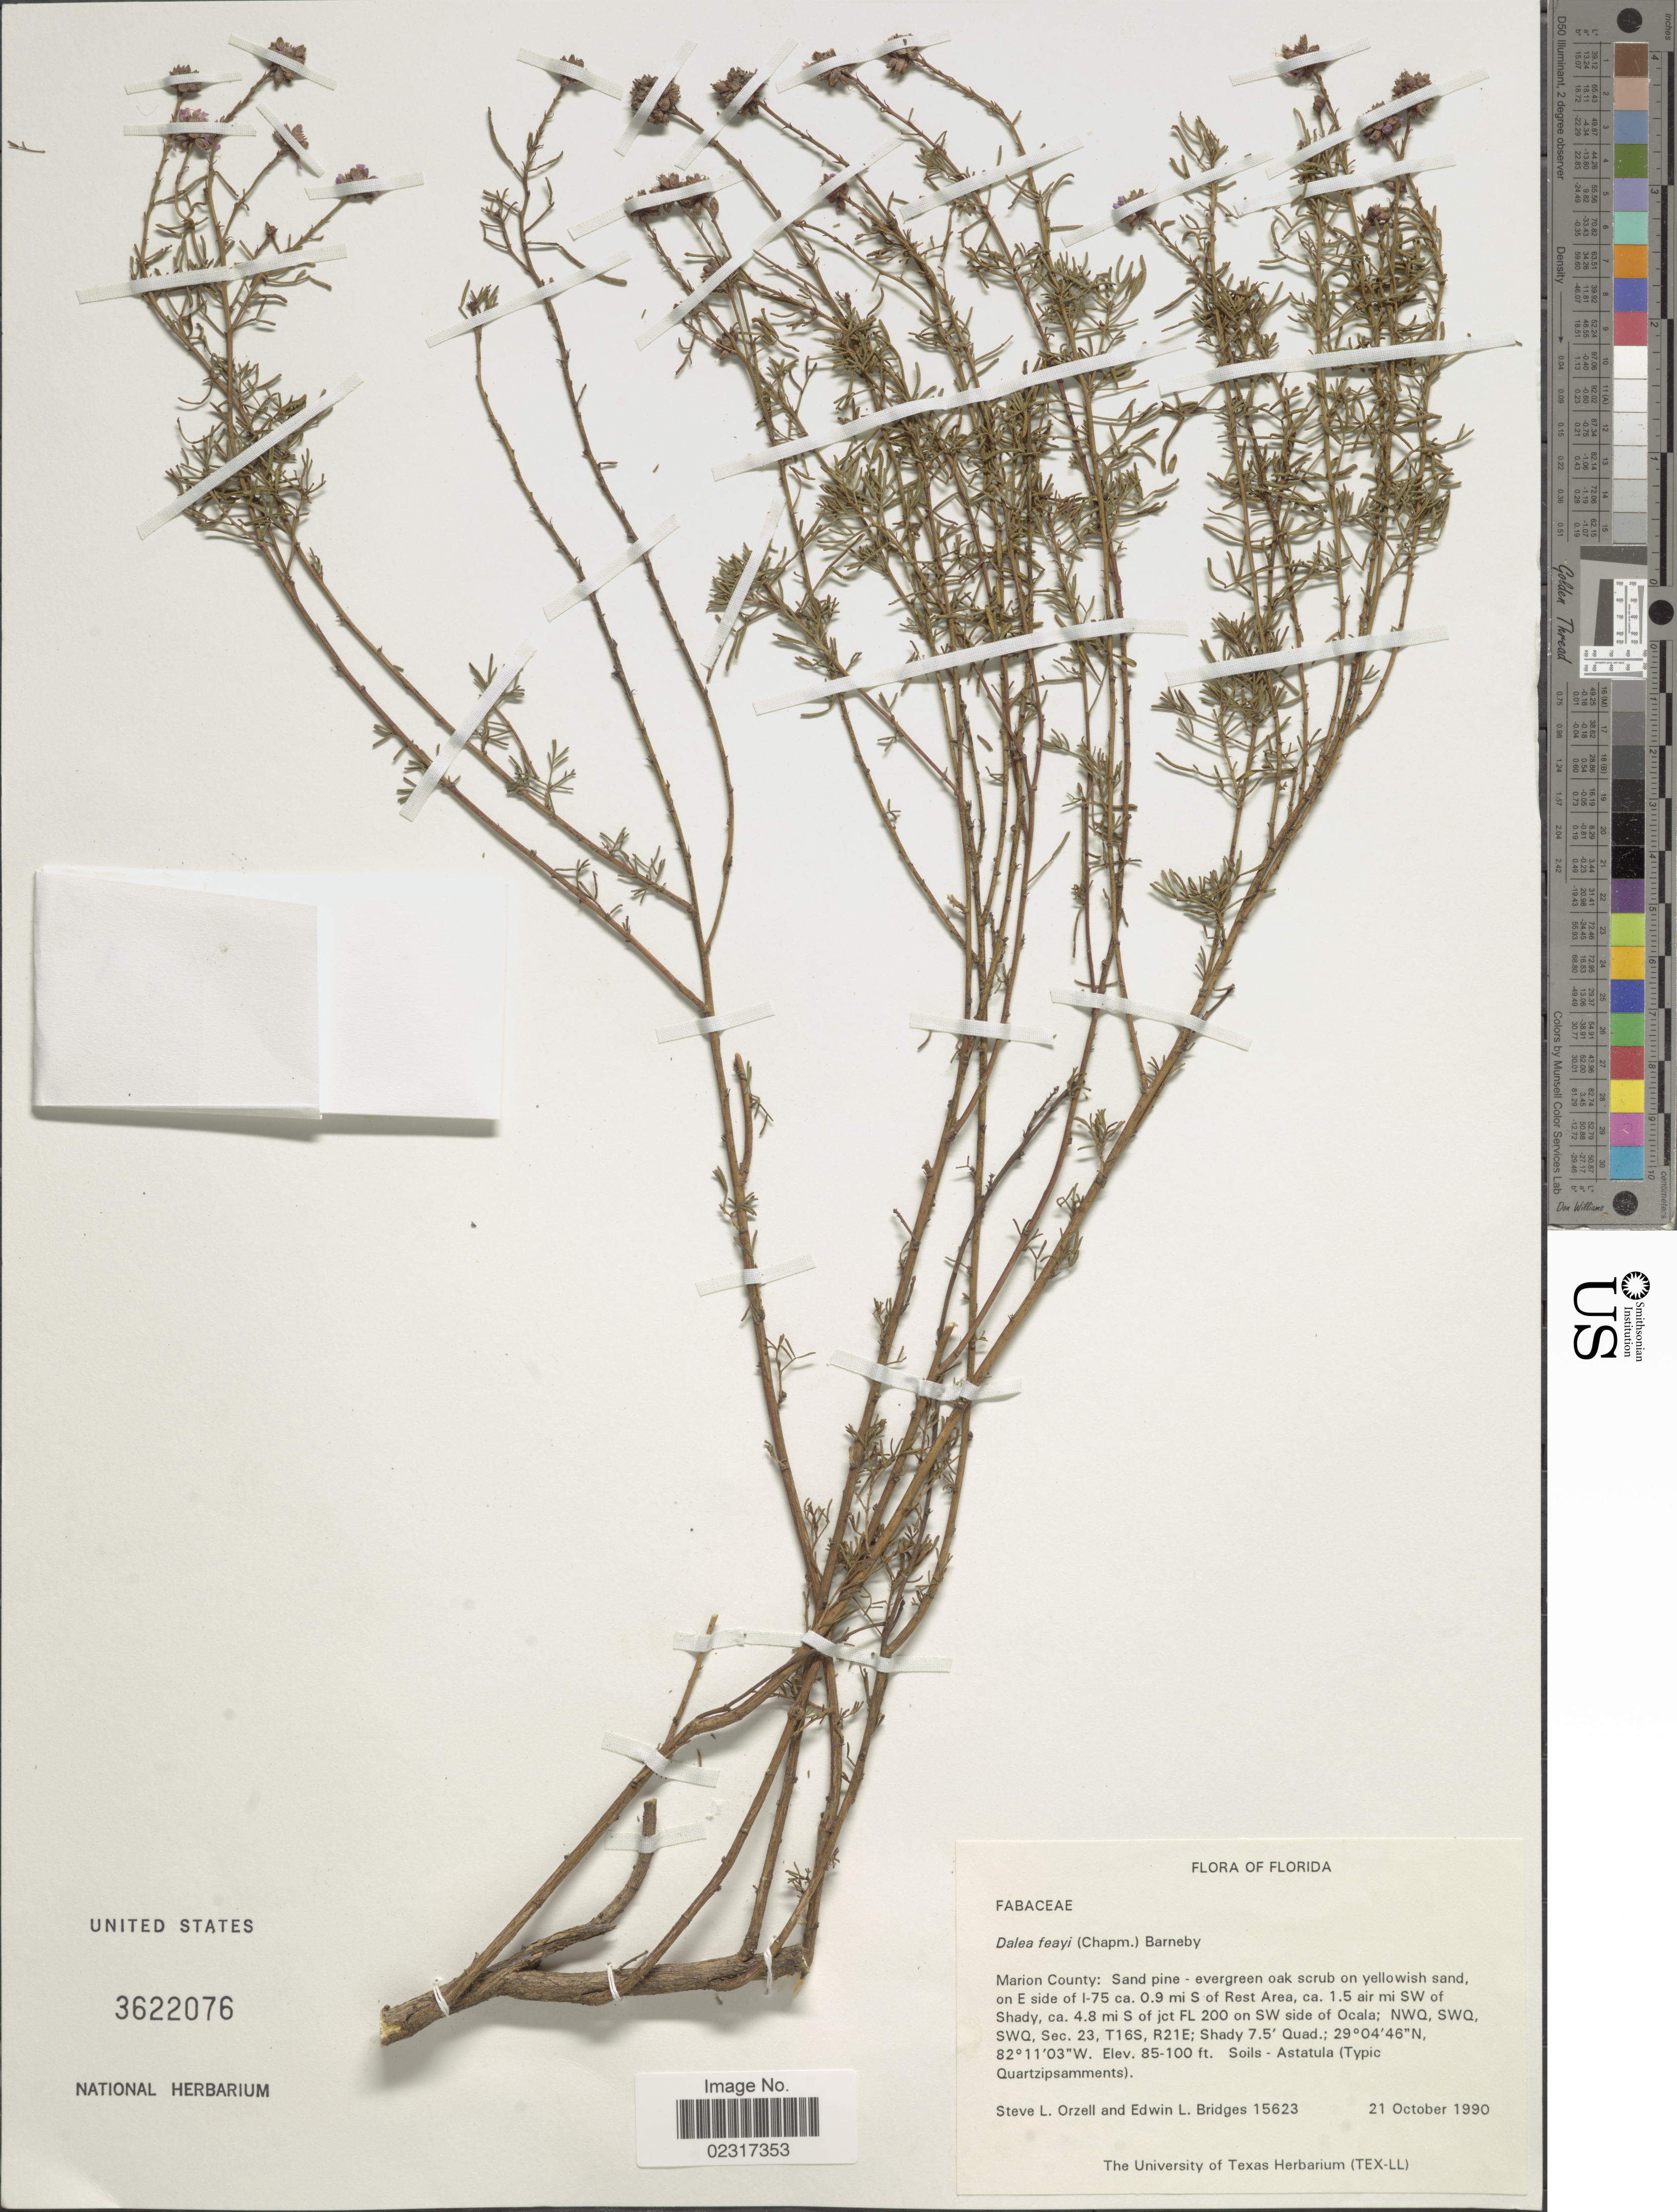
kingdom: Plantae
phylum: Tracheophyta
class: Magnoliopsida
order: Fabales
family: Fabaceae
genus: Dalea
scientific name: Dalea feayi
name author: (Chapm.) Barneby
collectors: S. Orzell & E. Bridges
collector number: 15623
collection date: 1990-10-21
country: United States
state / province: Florida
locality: Marion County: on E side of I- 75 ca. 0.9 mi S of Rest Area, ca. 1.5 air mi. SW of Shady, ca. 4.8 mi S of jct FL 200 on SW side of Ocala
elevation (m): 26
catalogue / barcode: US 3622076